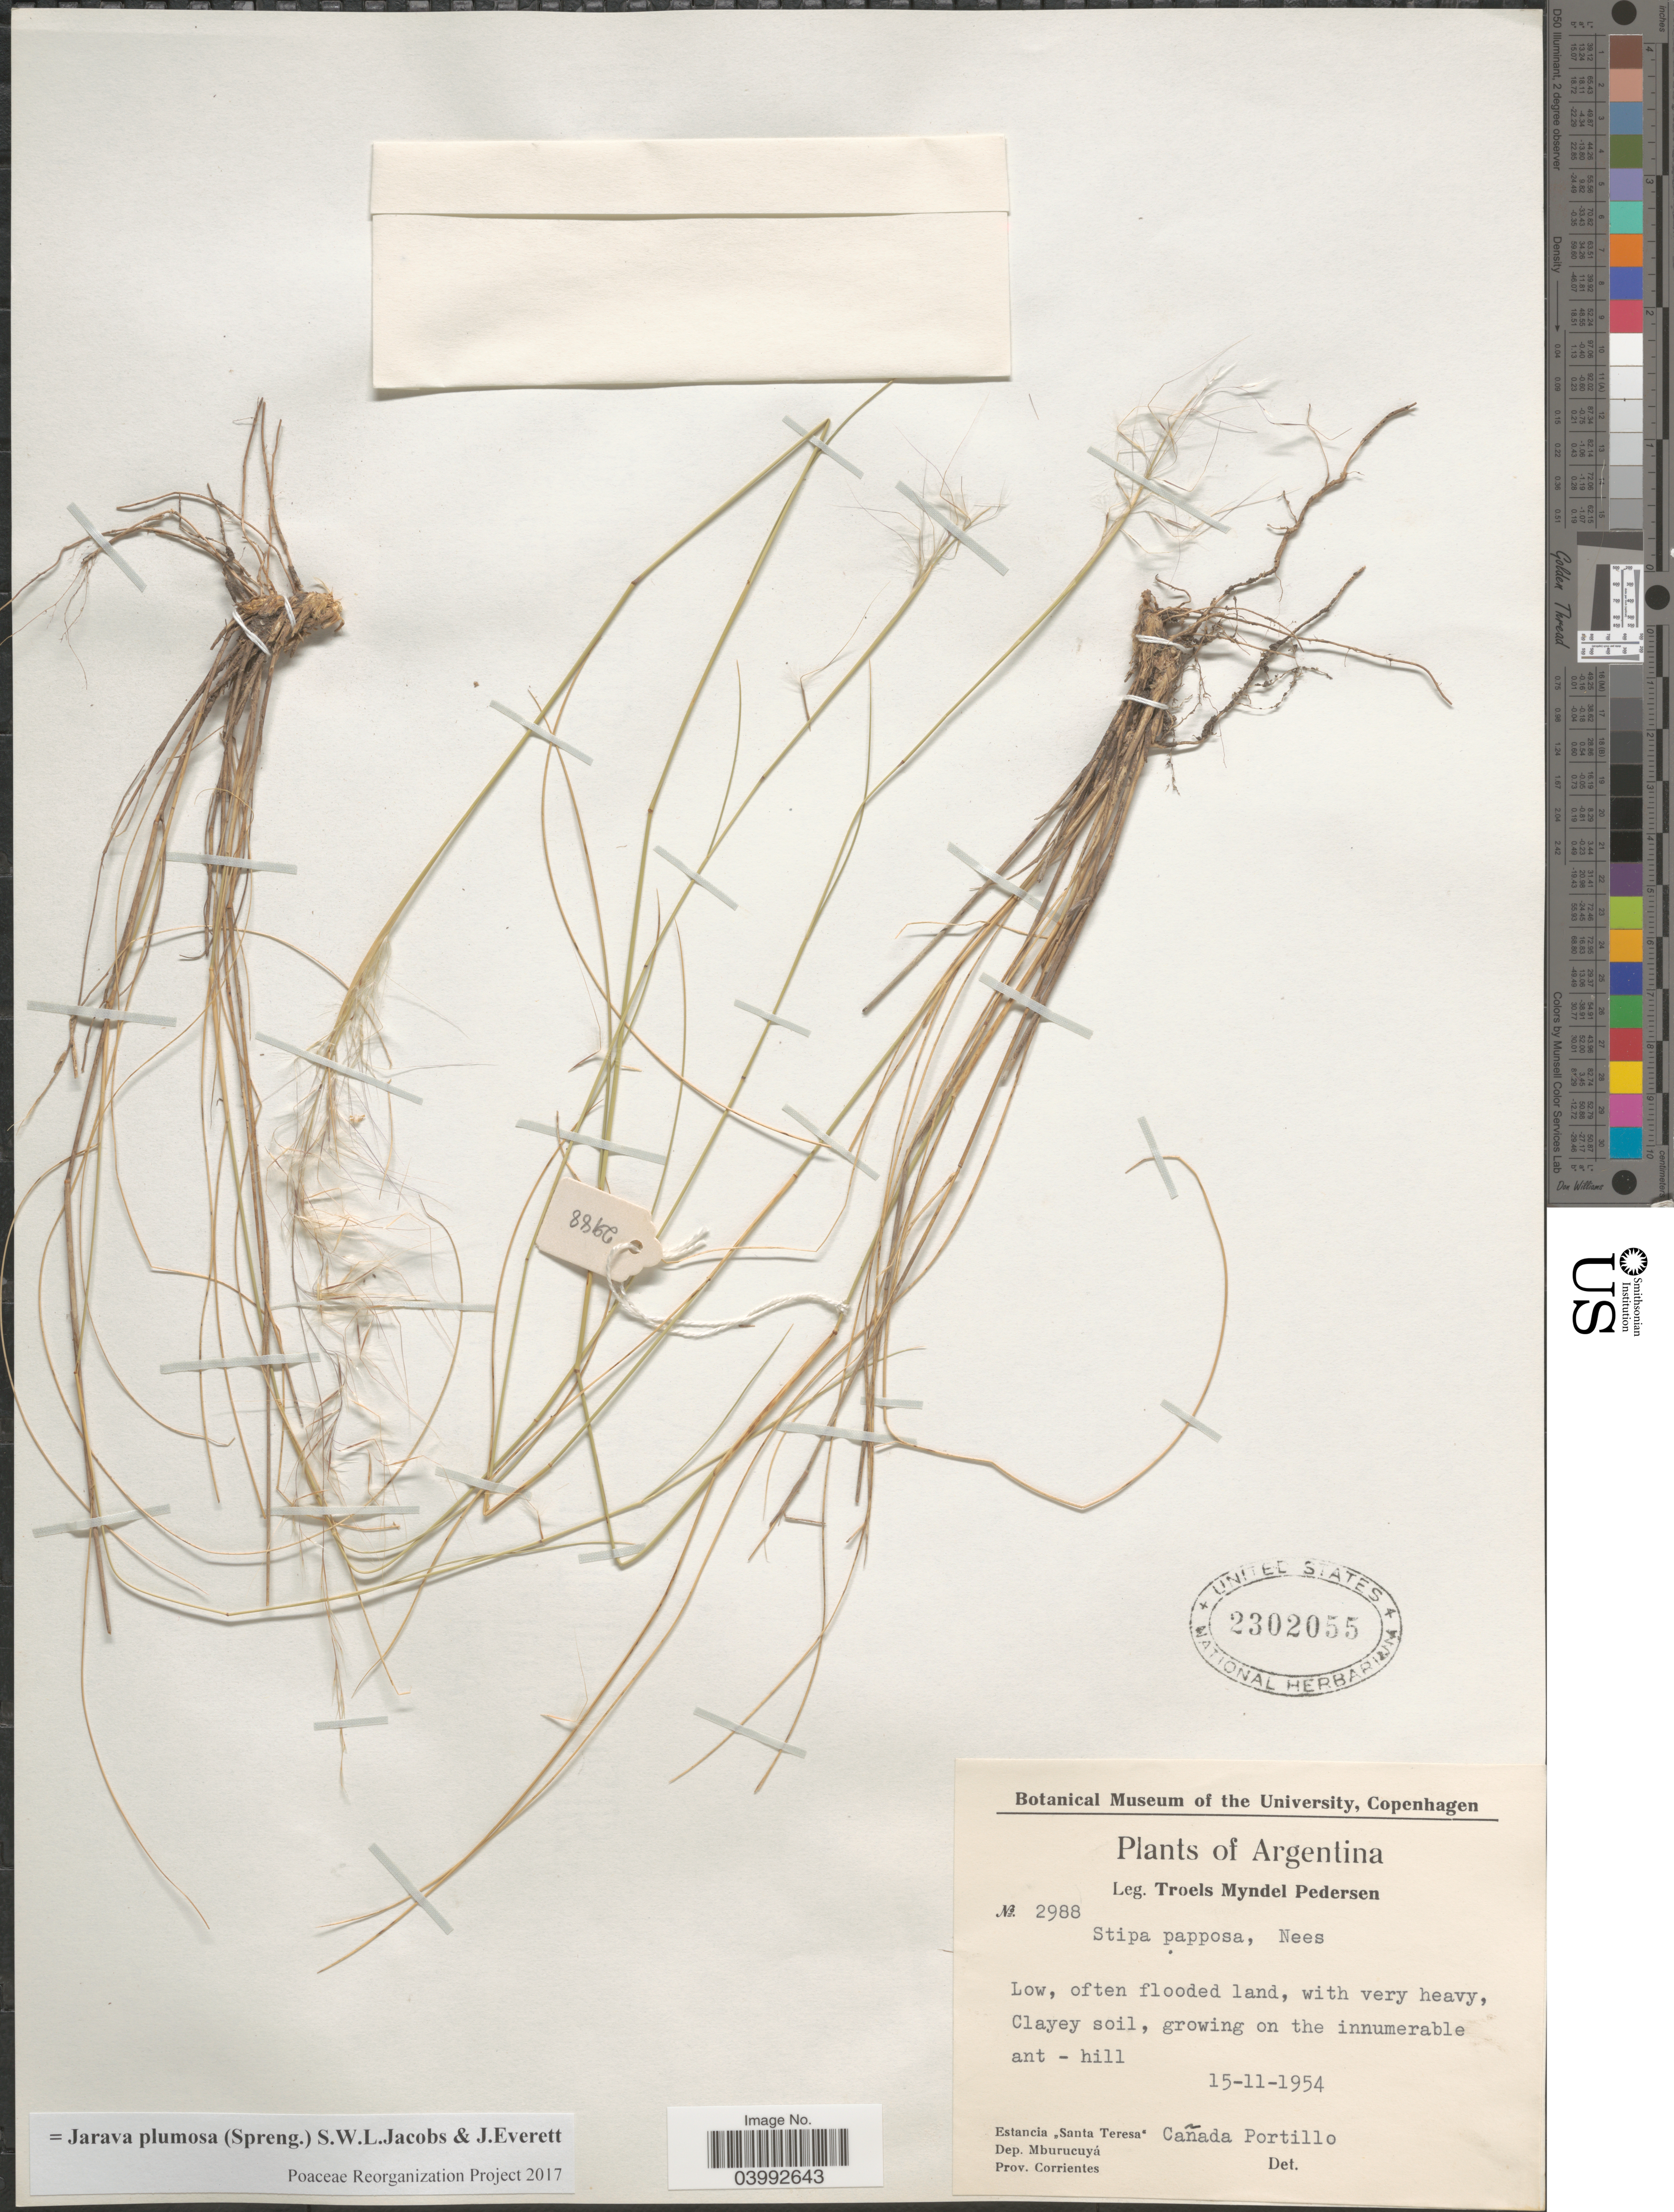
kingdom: Plantae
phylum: Tracheophyta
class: Liliopsida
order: Poales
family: Poaceae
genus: Stipa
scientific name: Stipa papposa Nees, nom. illeg.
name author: Nees in Mart.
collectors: T. Pederson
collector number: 2988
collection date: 1954-11-15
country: Argentina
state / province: Corrientes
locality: Estancia "Santa Teresa". Cañada Portillo. Dep. Mburucuyá.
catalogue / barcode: US 2302055